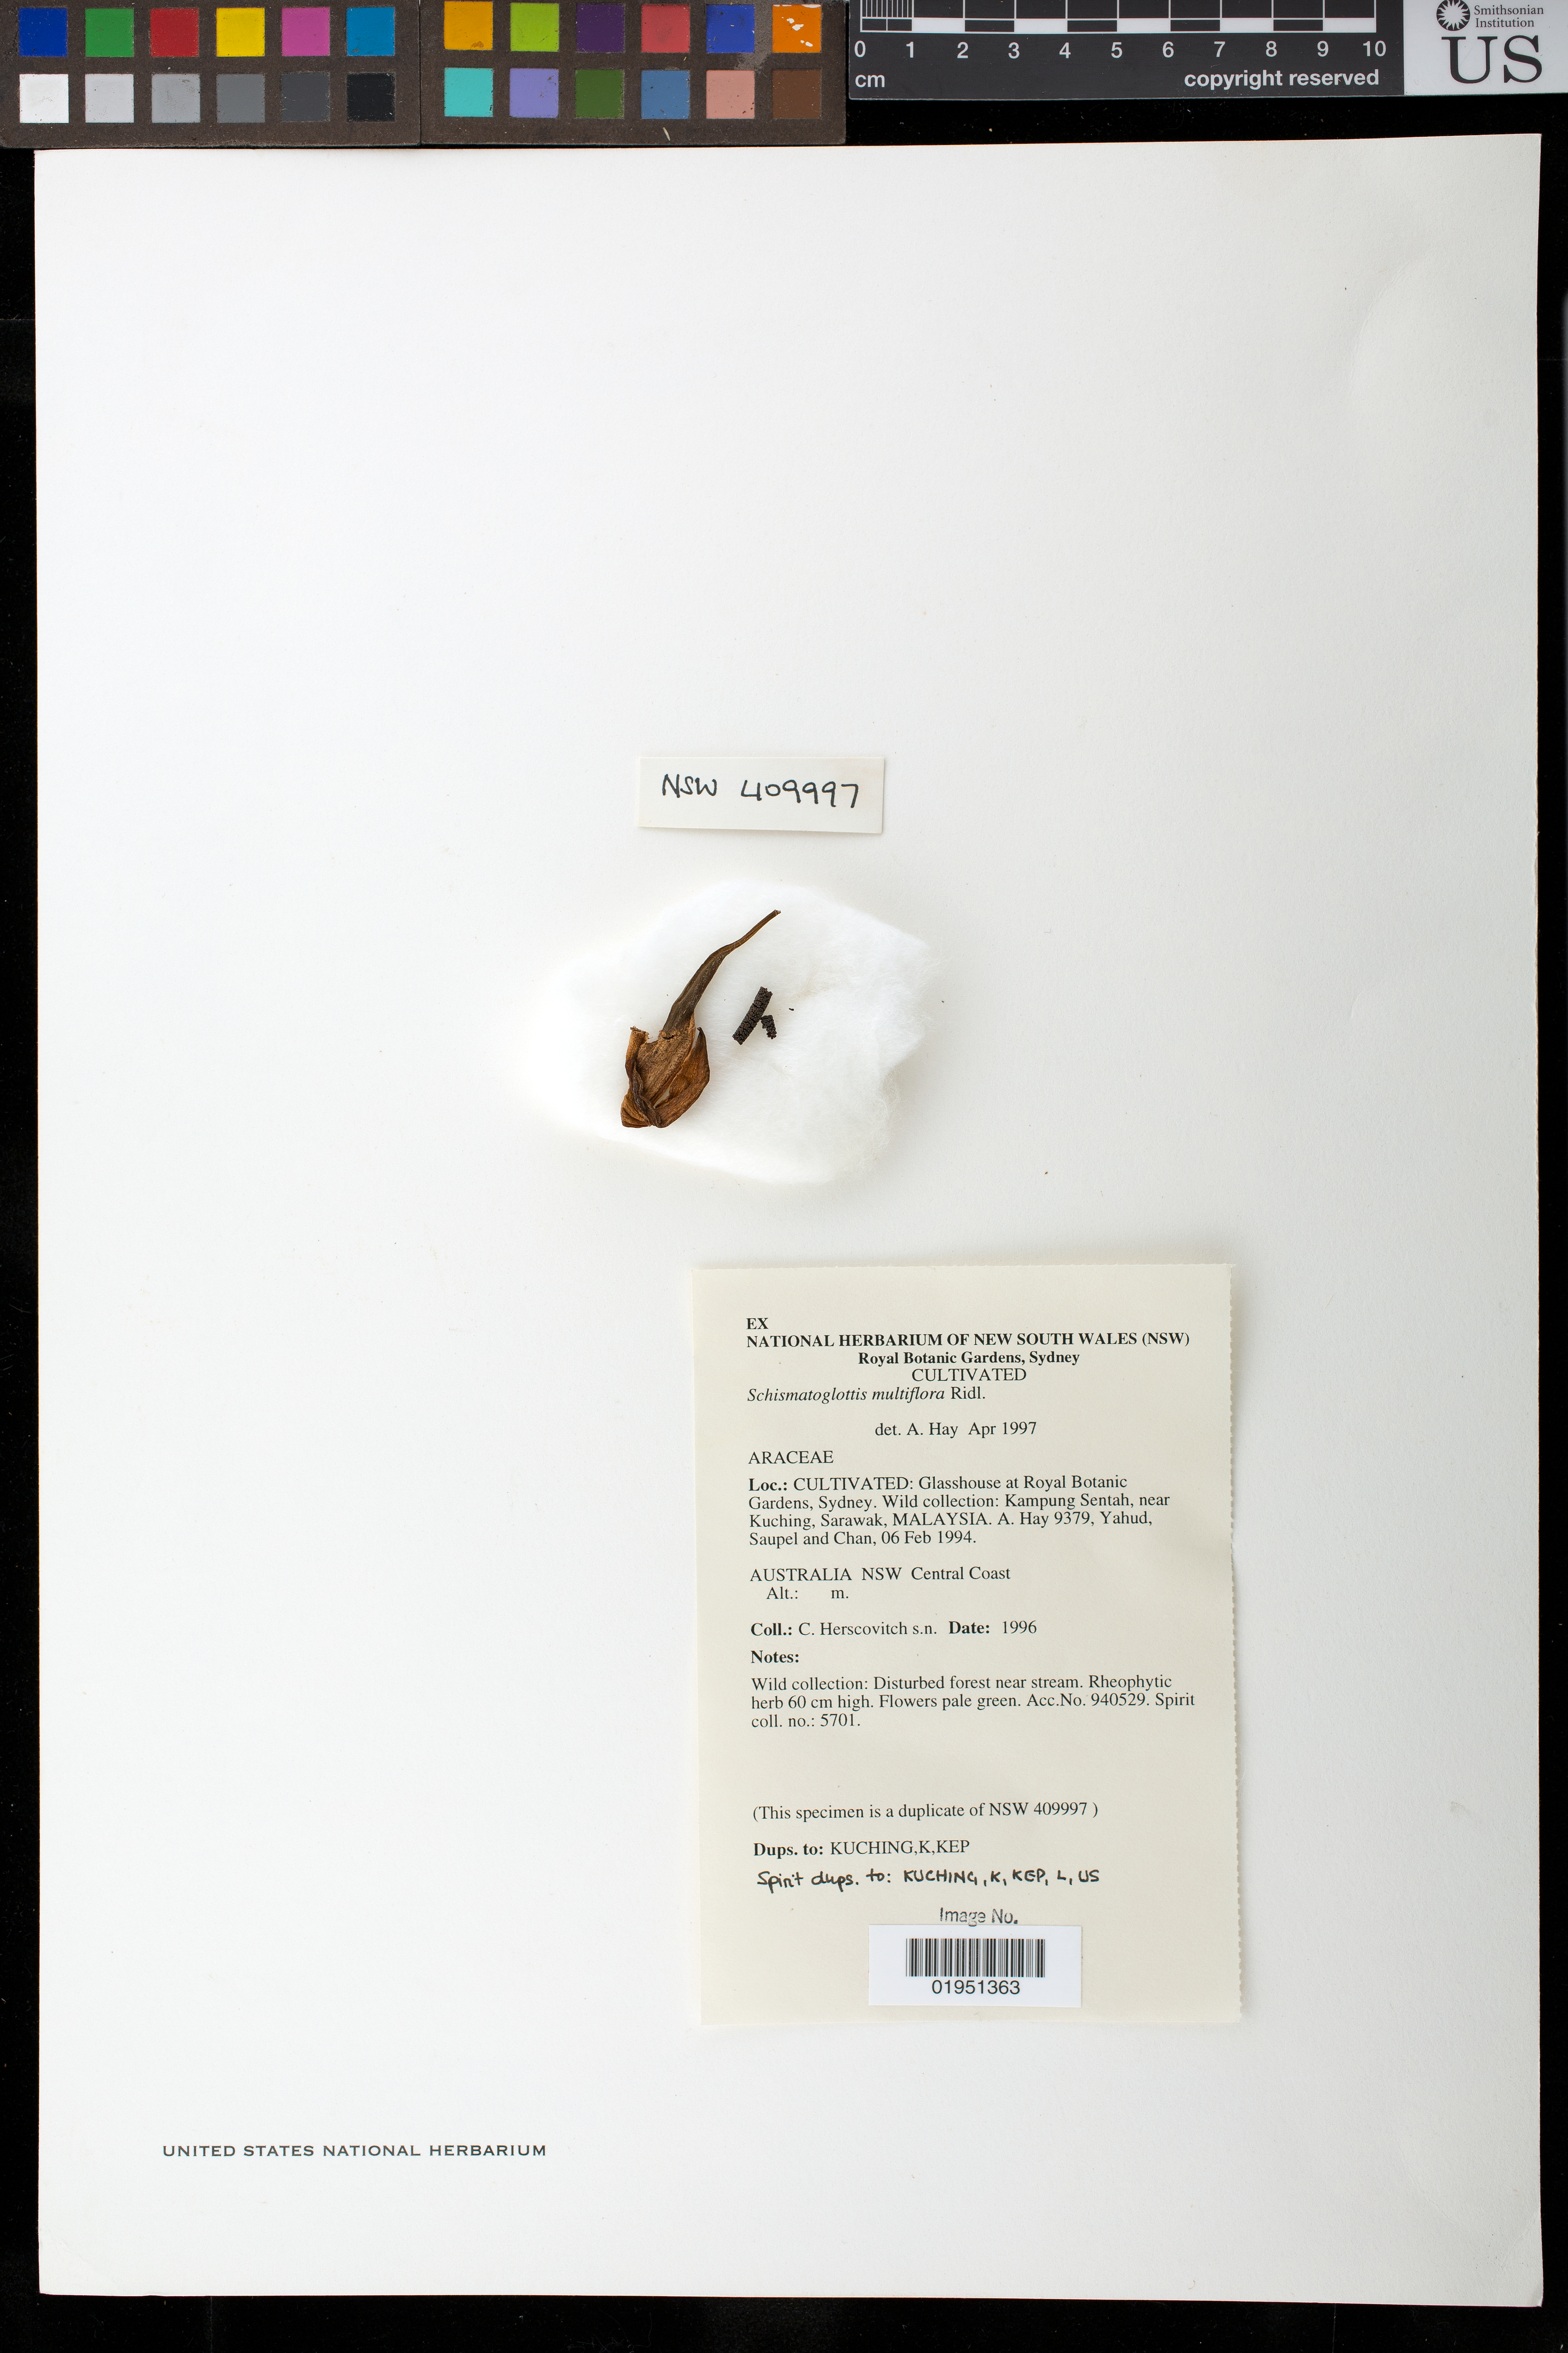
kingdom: Plantae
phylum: Tracheophyta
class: Liliopsida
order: Alismatales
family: Araceae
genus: Schismatoglottis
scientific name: Schismatoglottis multiflora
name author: Ridl.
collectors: C. Herscovitch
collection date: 1996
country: Australia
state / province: New South Wales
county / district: Central Coast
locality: Glasshouse at Royal Botanic Gardens, Sydney. Wild collection:Kampung Sentah, near Kuching, Sarawak, Malaysia.